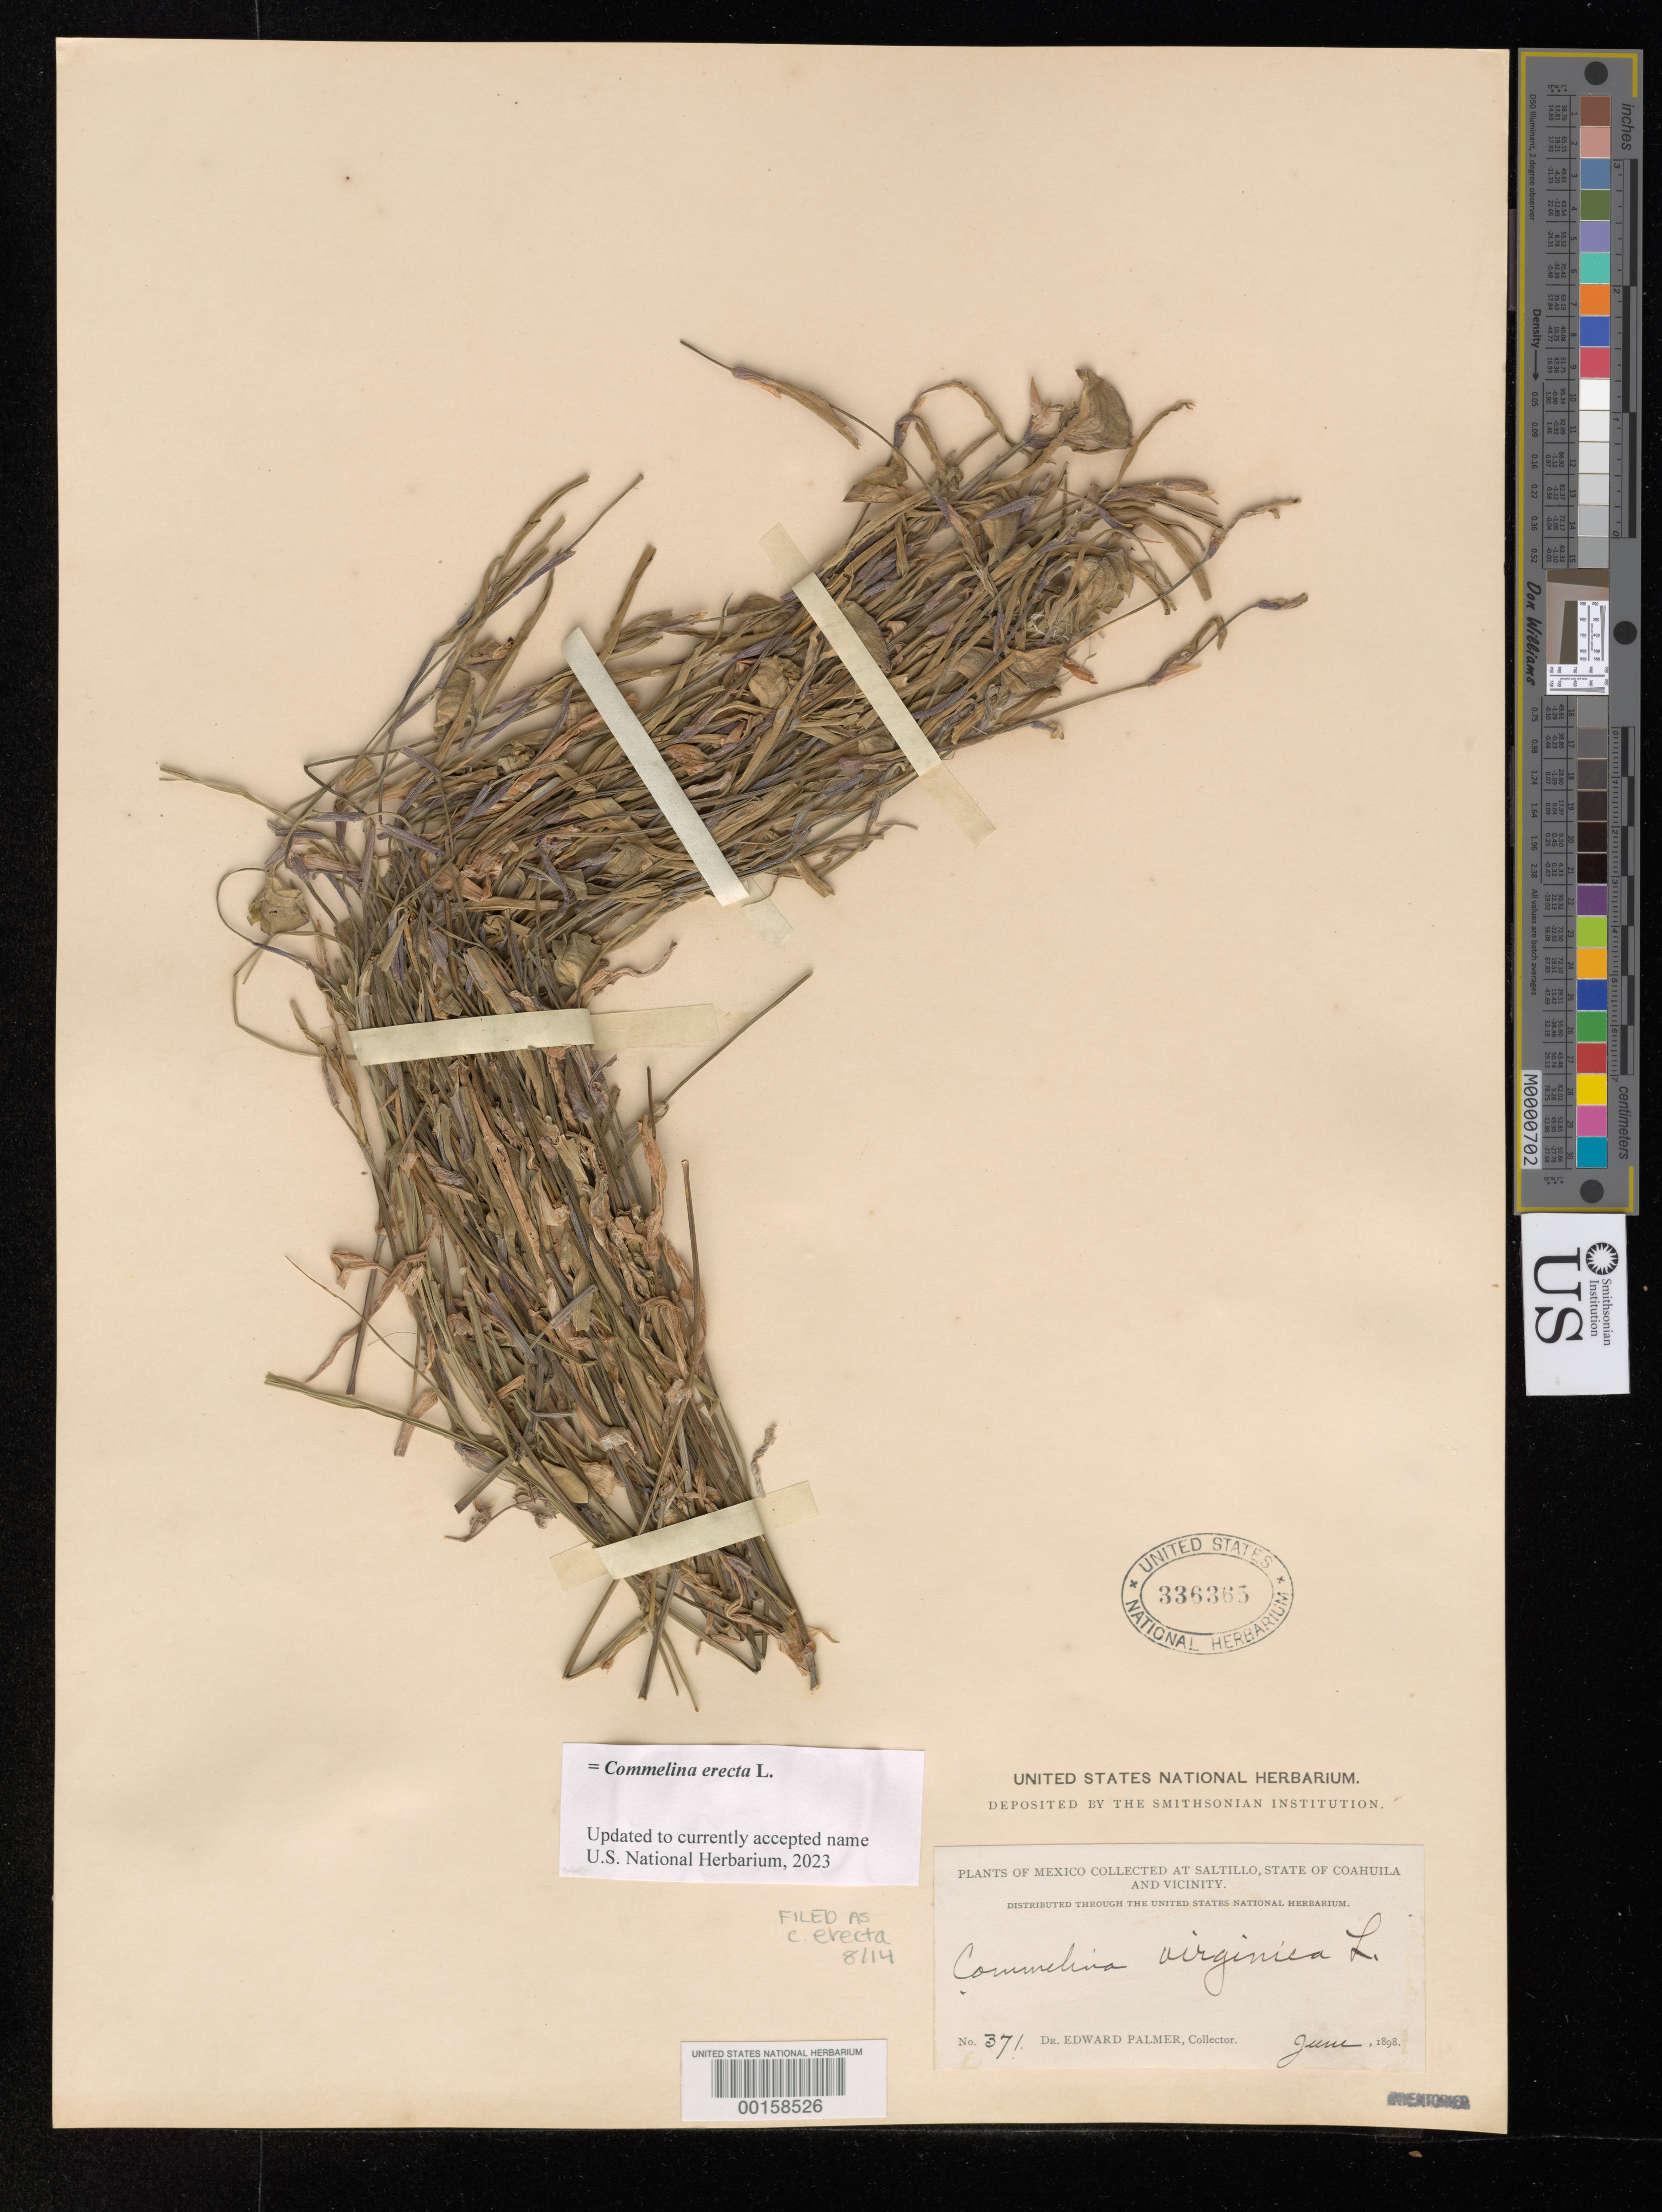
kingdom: Plantae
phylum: Tracheophyta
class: Liliopsida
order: Commelinales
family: Commelinaceae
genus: Commelina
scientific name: Commelina erecta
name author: L.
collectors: E. Palmer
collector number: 371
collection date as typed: Jun 1898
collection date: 1898-06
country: Mexico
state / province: Coahuila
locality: Saltillo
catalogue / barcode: US 336365